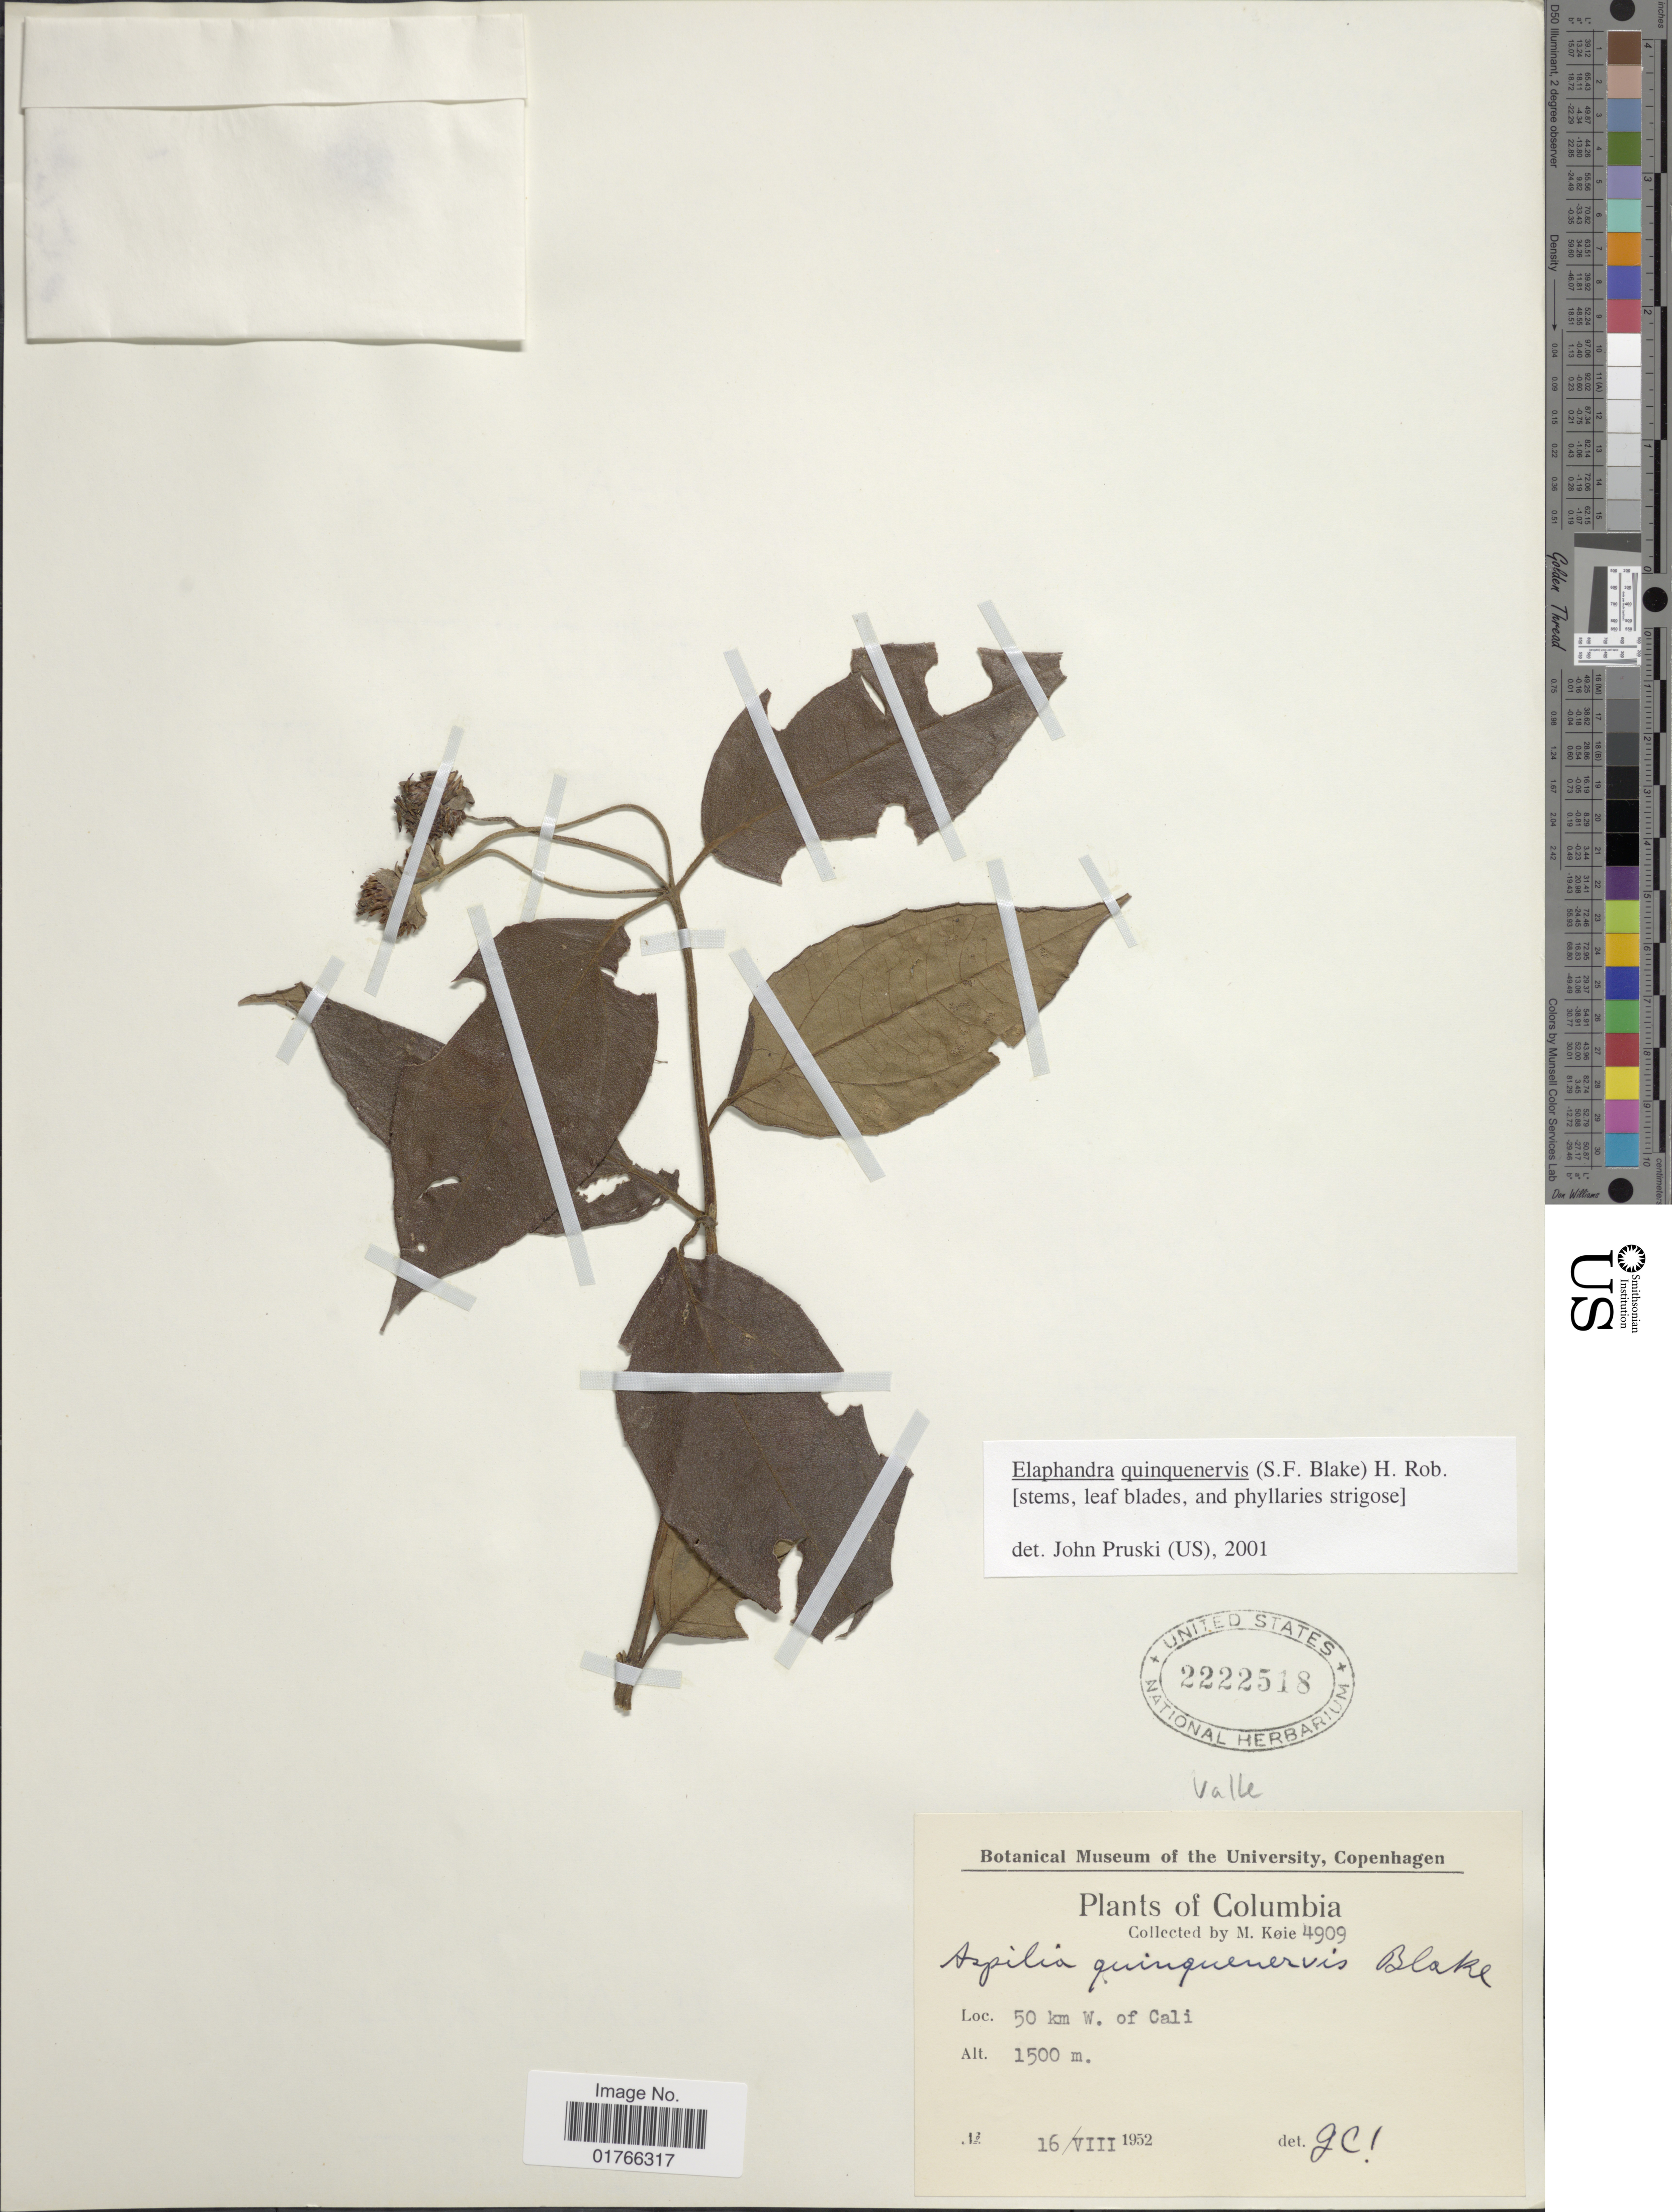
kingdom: Plantae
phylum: Tracheophyta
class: Magnoliopsida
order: Asterales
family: Asteraceae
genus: Elaphandra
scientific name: Elaphandra quinquenervis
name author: (S.F. Blake) H. Rob.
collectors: M. Köie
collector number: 4909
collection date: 1952-08-16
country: Colombia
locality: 50 km W of Cali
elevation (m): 1500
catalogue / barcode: US 2222518